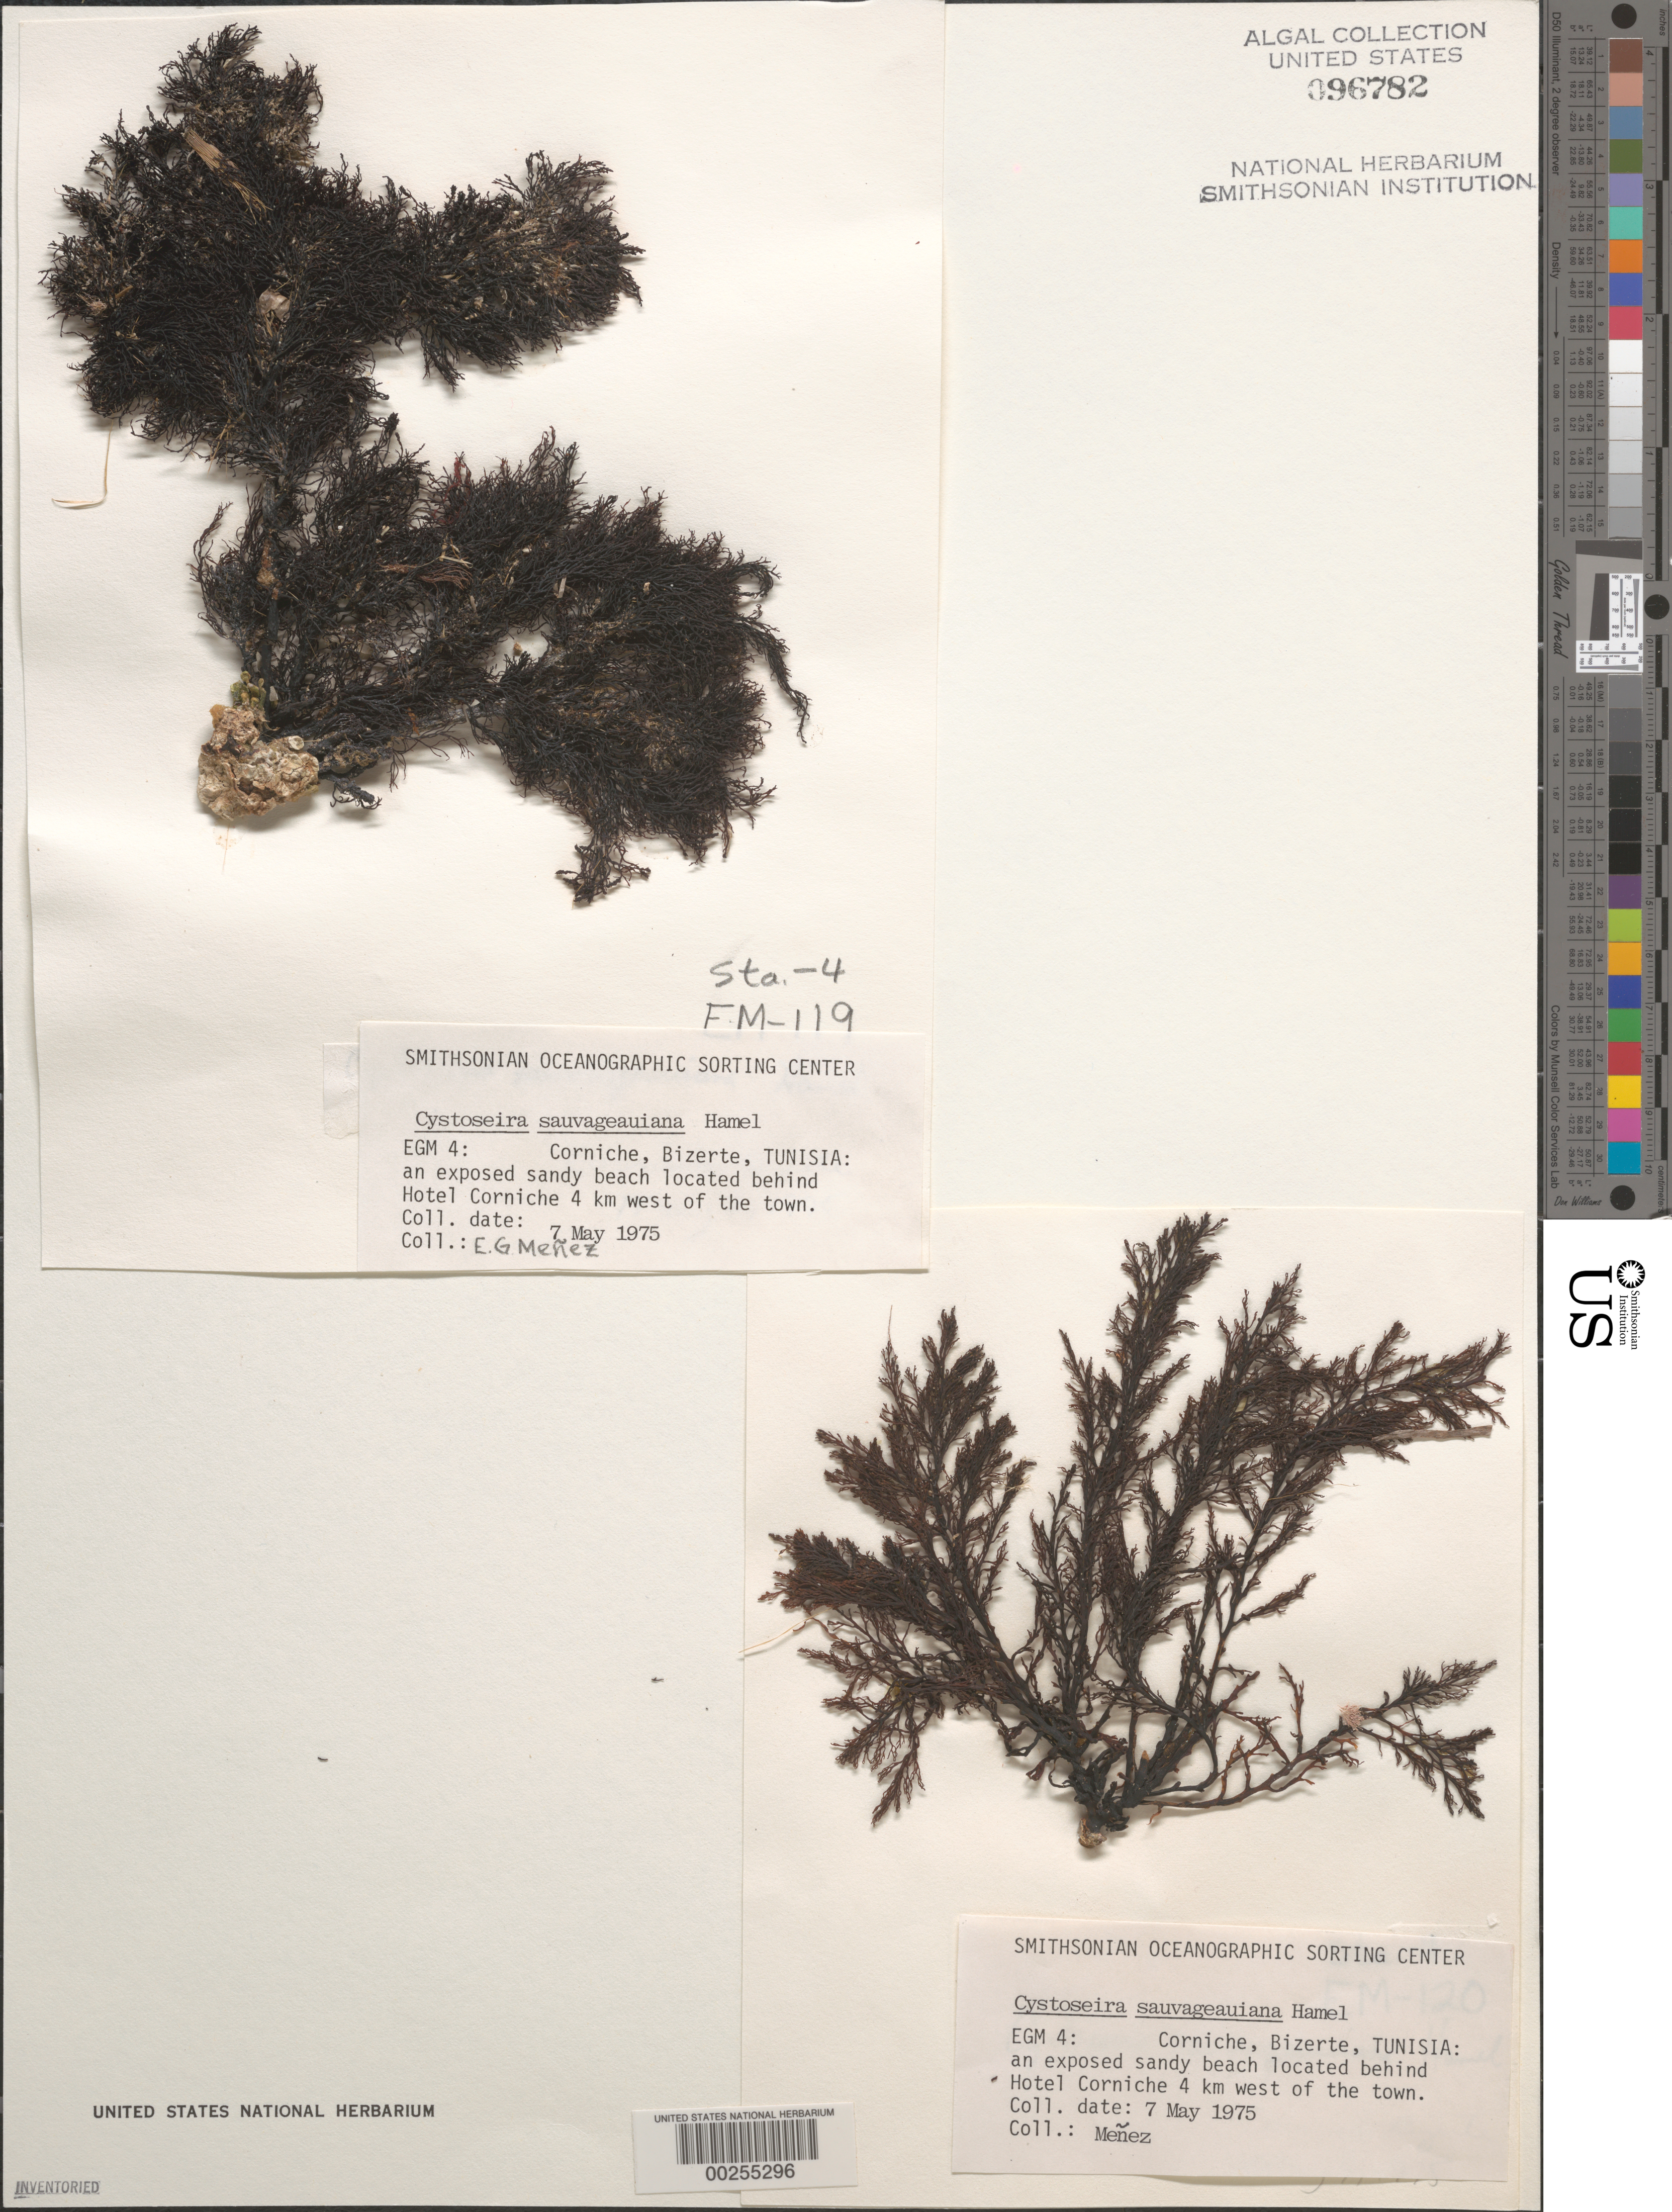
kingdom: Chromista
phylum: Ochrophyta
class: Phaeophyceae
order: Fucales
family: Sargassaceae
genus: Cystoseira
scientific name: Cystoseira sauvageauiana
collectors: Meñez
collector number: EGM 4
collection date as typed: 07 May 1975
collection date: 1975-05-07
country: Tunisia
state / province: Bizerte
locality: Bizerte behind Hotel Ccorniche 4 km west of Corniche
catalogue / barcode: US 96782